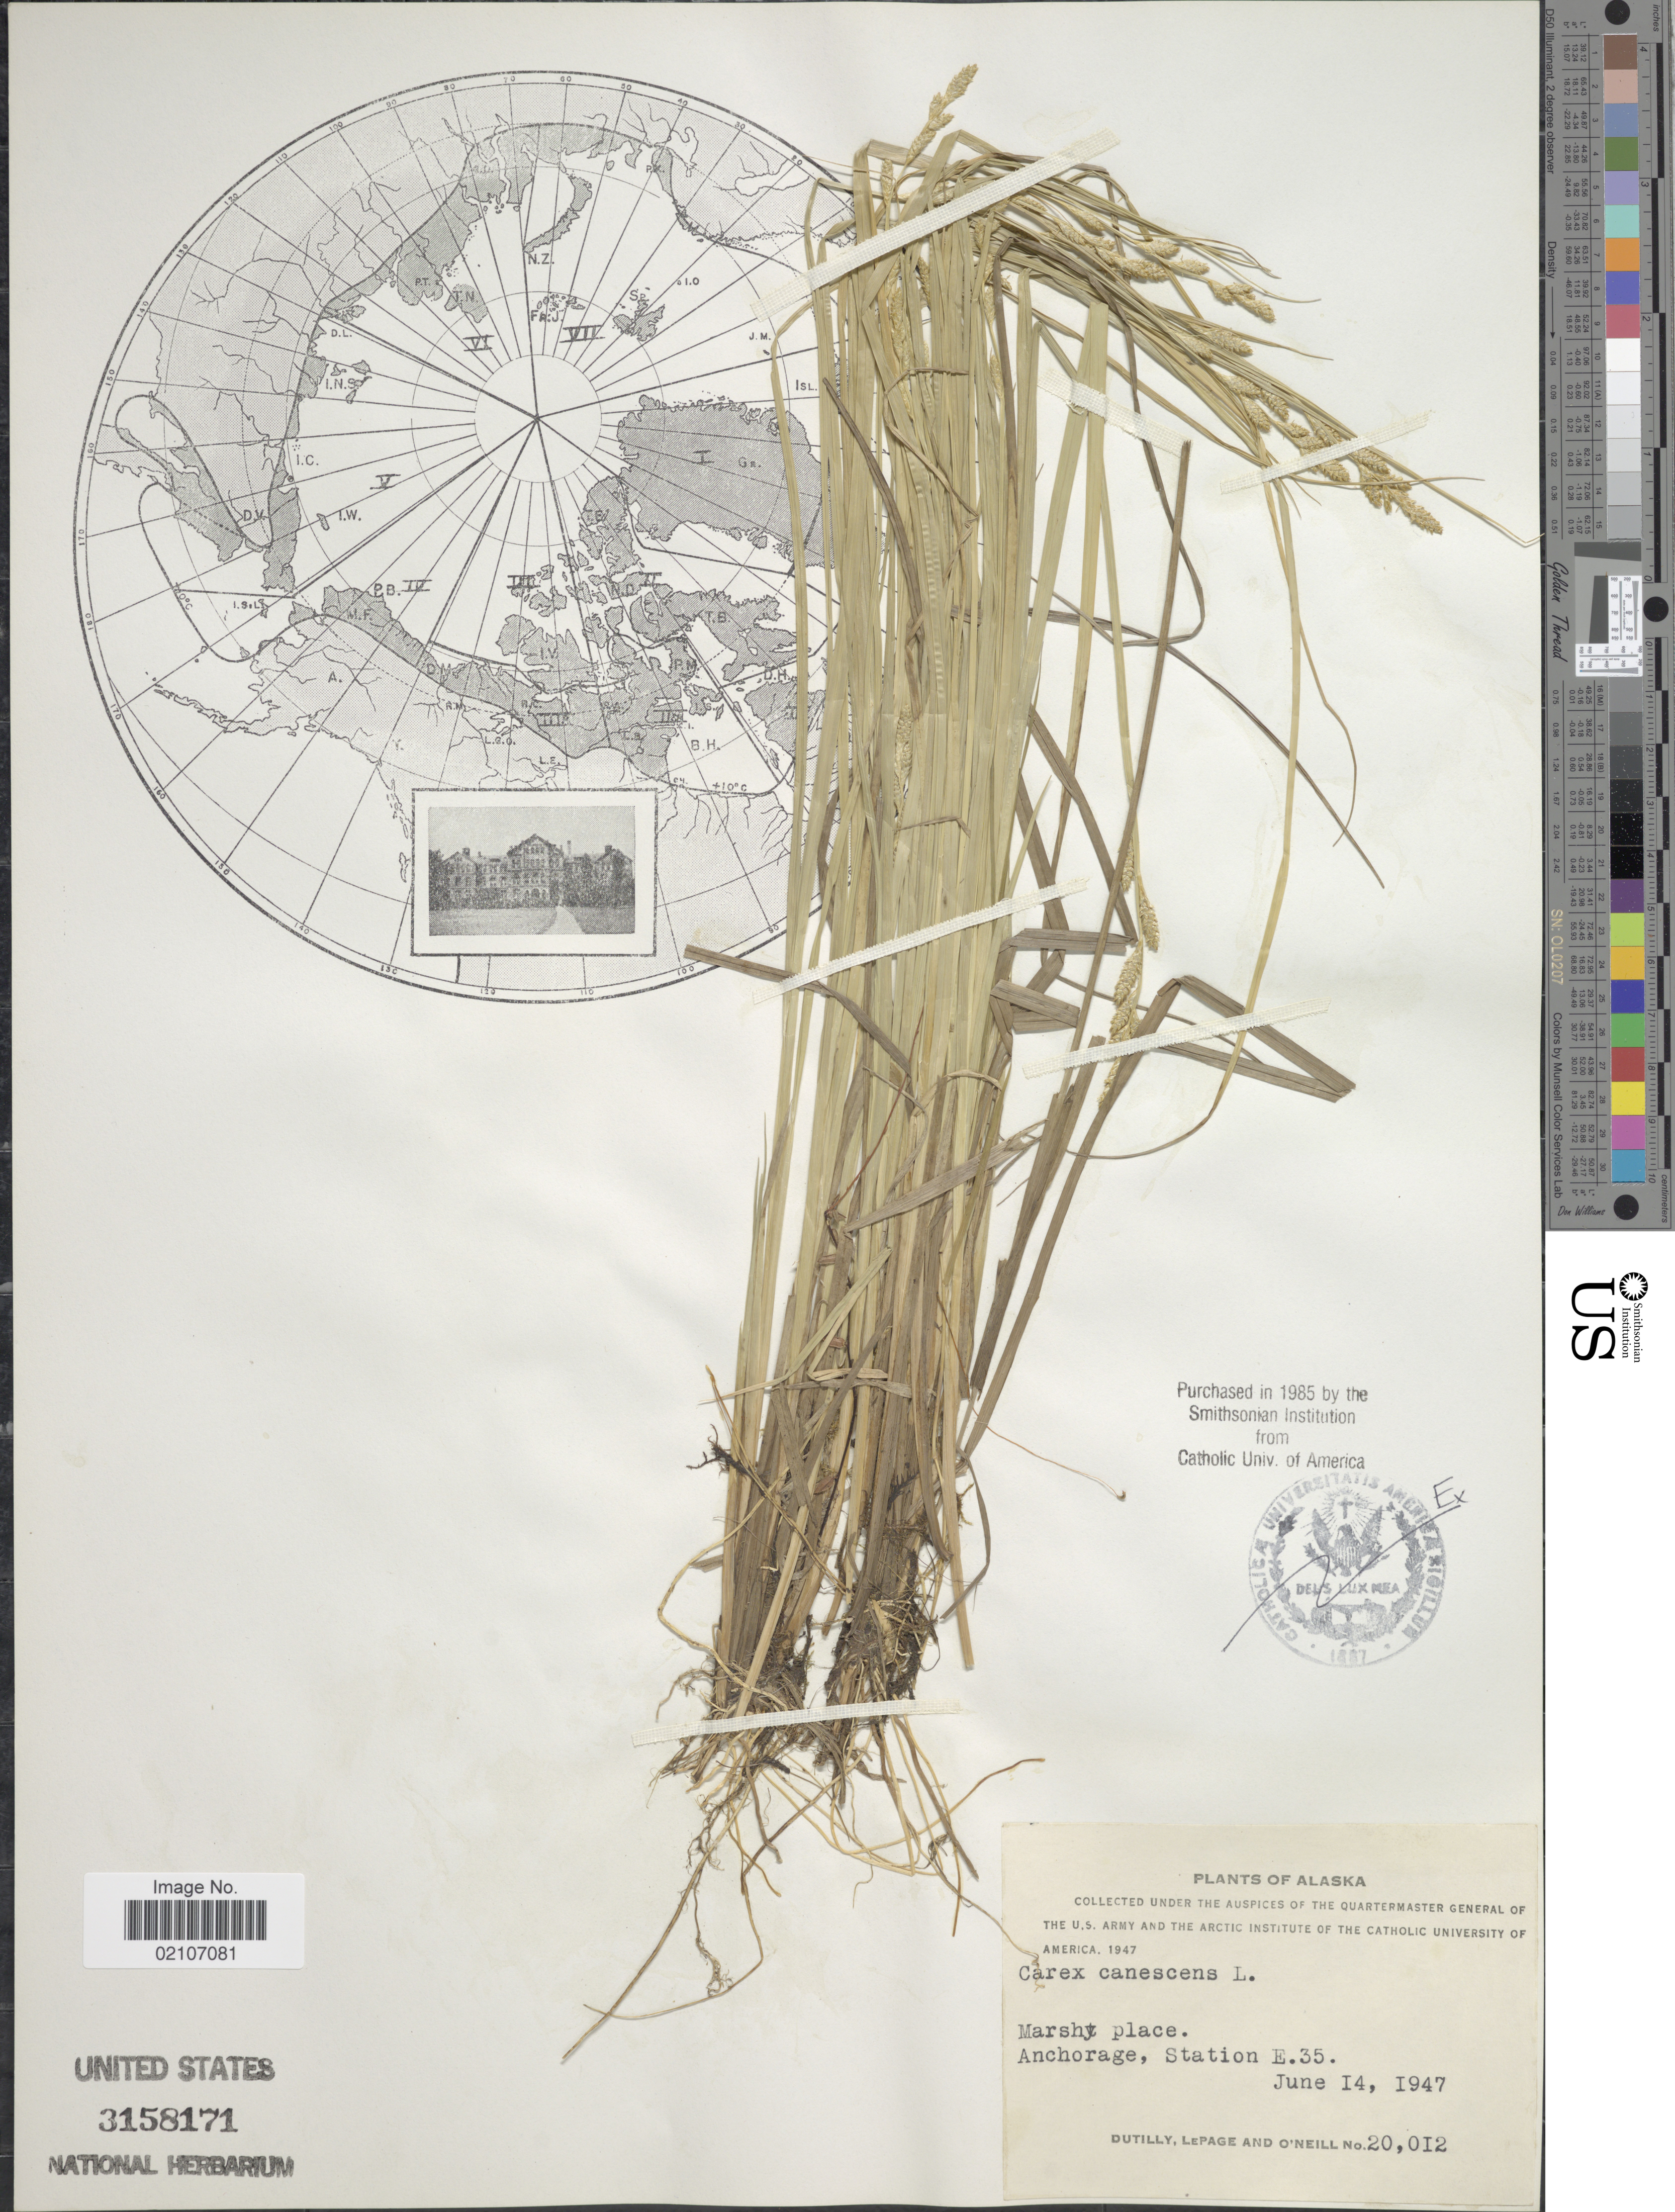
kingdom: Plantae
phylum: Tracheophyta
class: Liliopsida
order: Poales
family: Cyperaceae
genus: Carex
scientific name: Carex canescens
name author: L.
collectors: -. Dutilly, -. LePage & O'Neil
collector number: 20012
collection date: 1947-06-14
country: United States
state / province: Alaska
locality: Anchorage, Station E 35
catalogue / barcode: US 3158171